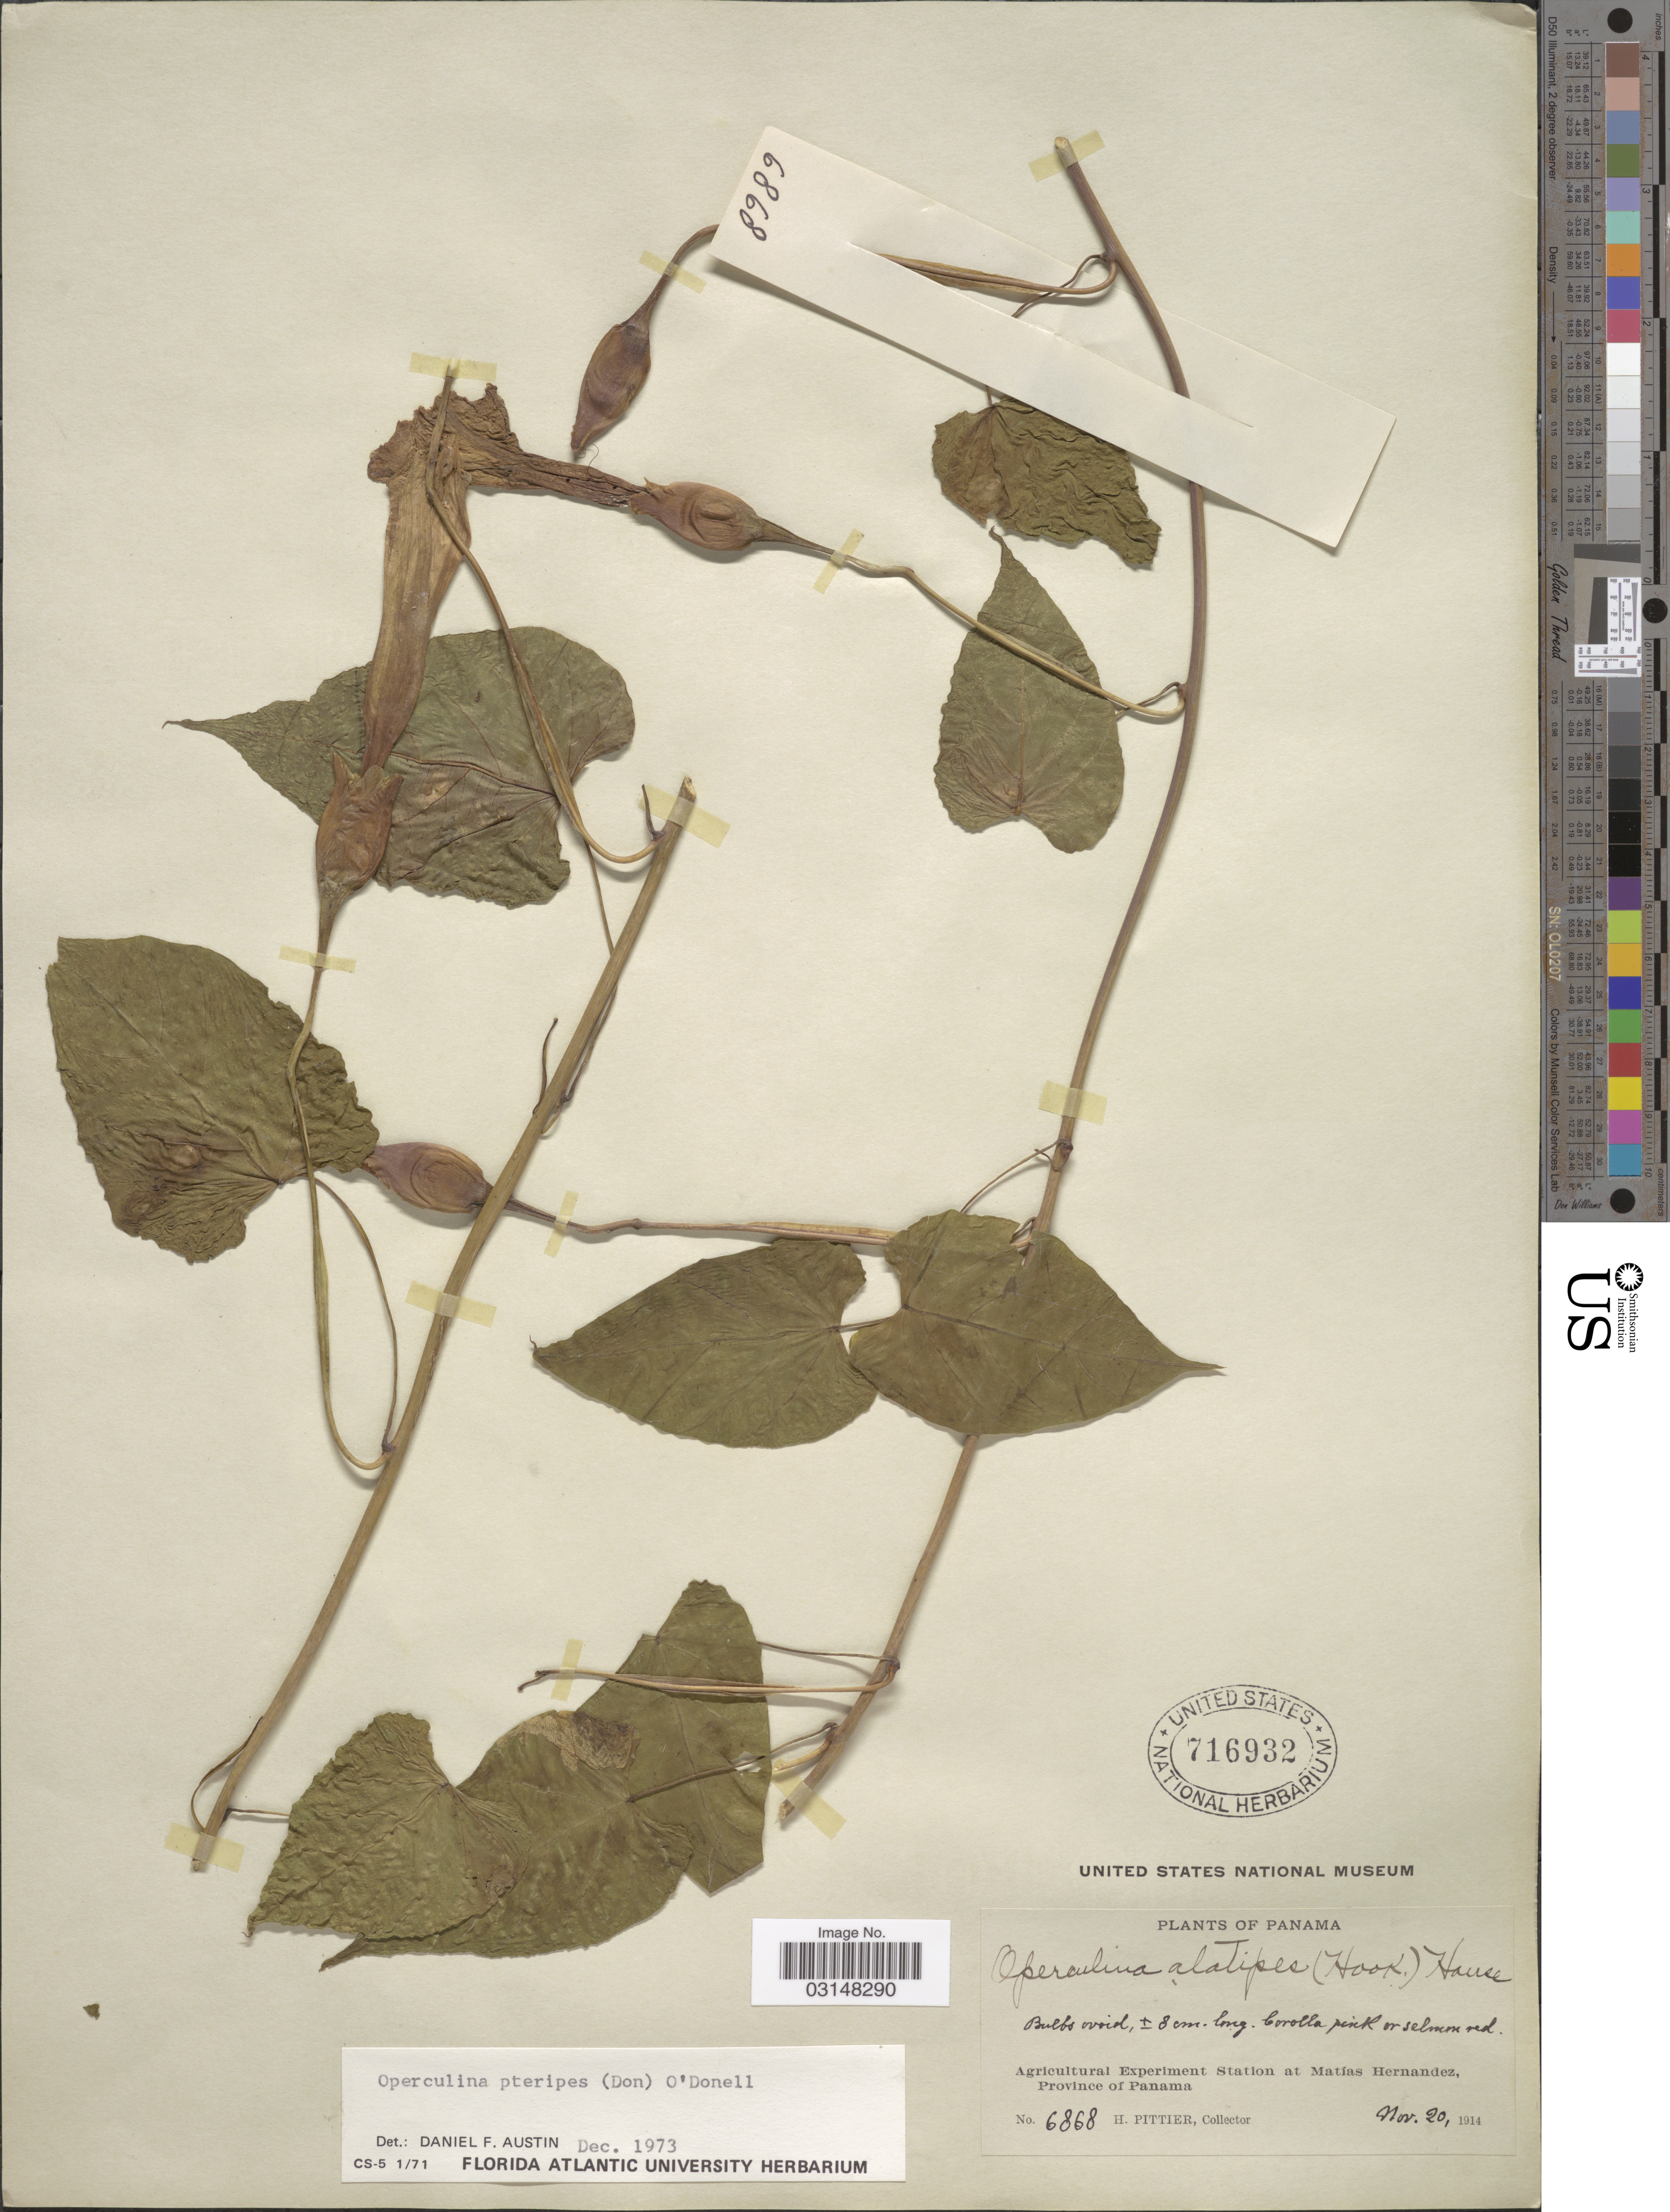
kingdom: Plantae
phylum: Tracheophyta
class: Magnoliopsida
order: Solanales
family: Convolvulaceae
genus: Operculina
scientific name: Operculina pteripes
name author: (G. Don) O'Donell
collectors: H. F. Pittier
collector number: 6868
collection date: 1914-11-20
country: Panama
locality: Agricultural Experiment Station at Matías Hernandez.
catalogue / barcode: US 716932